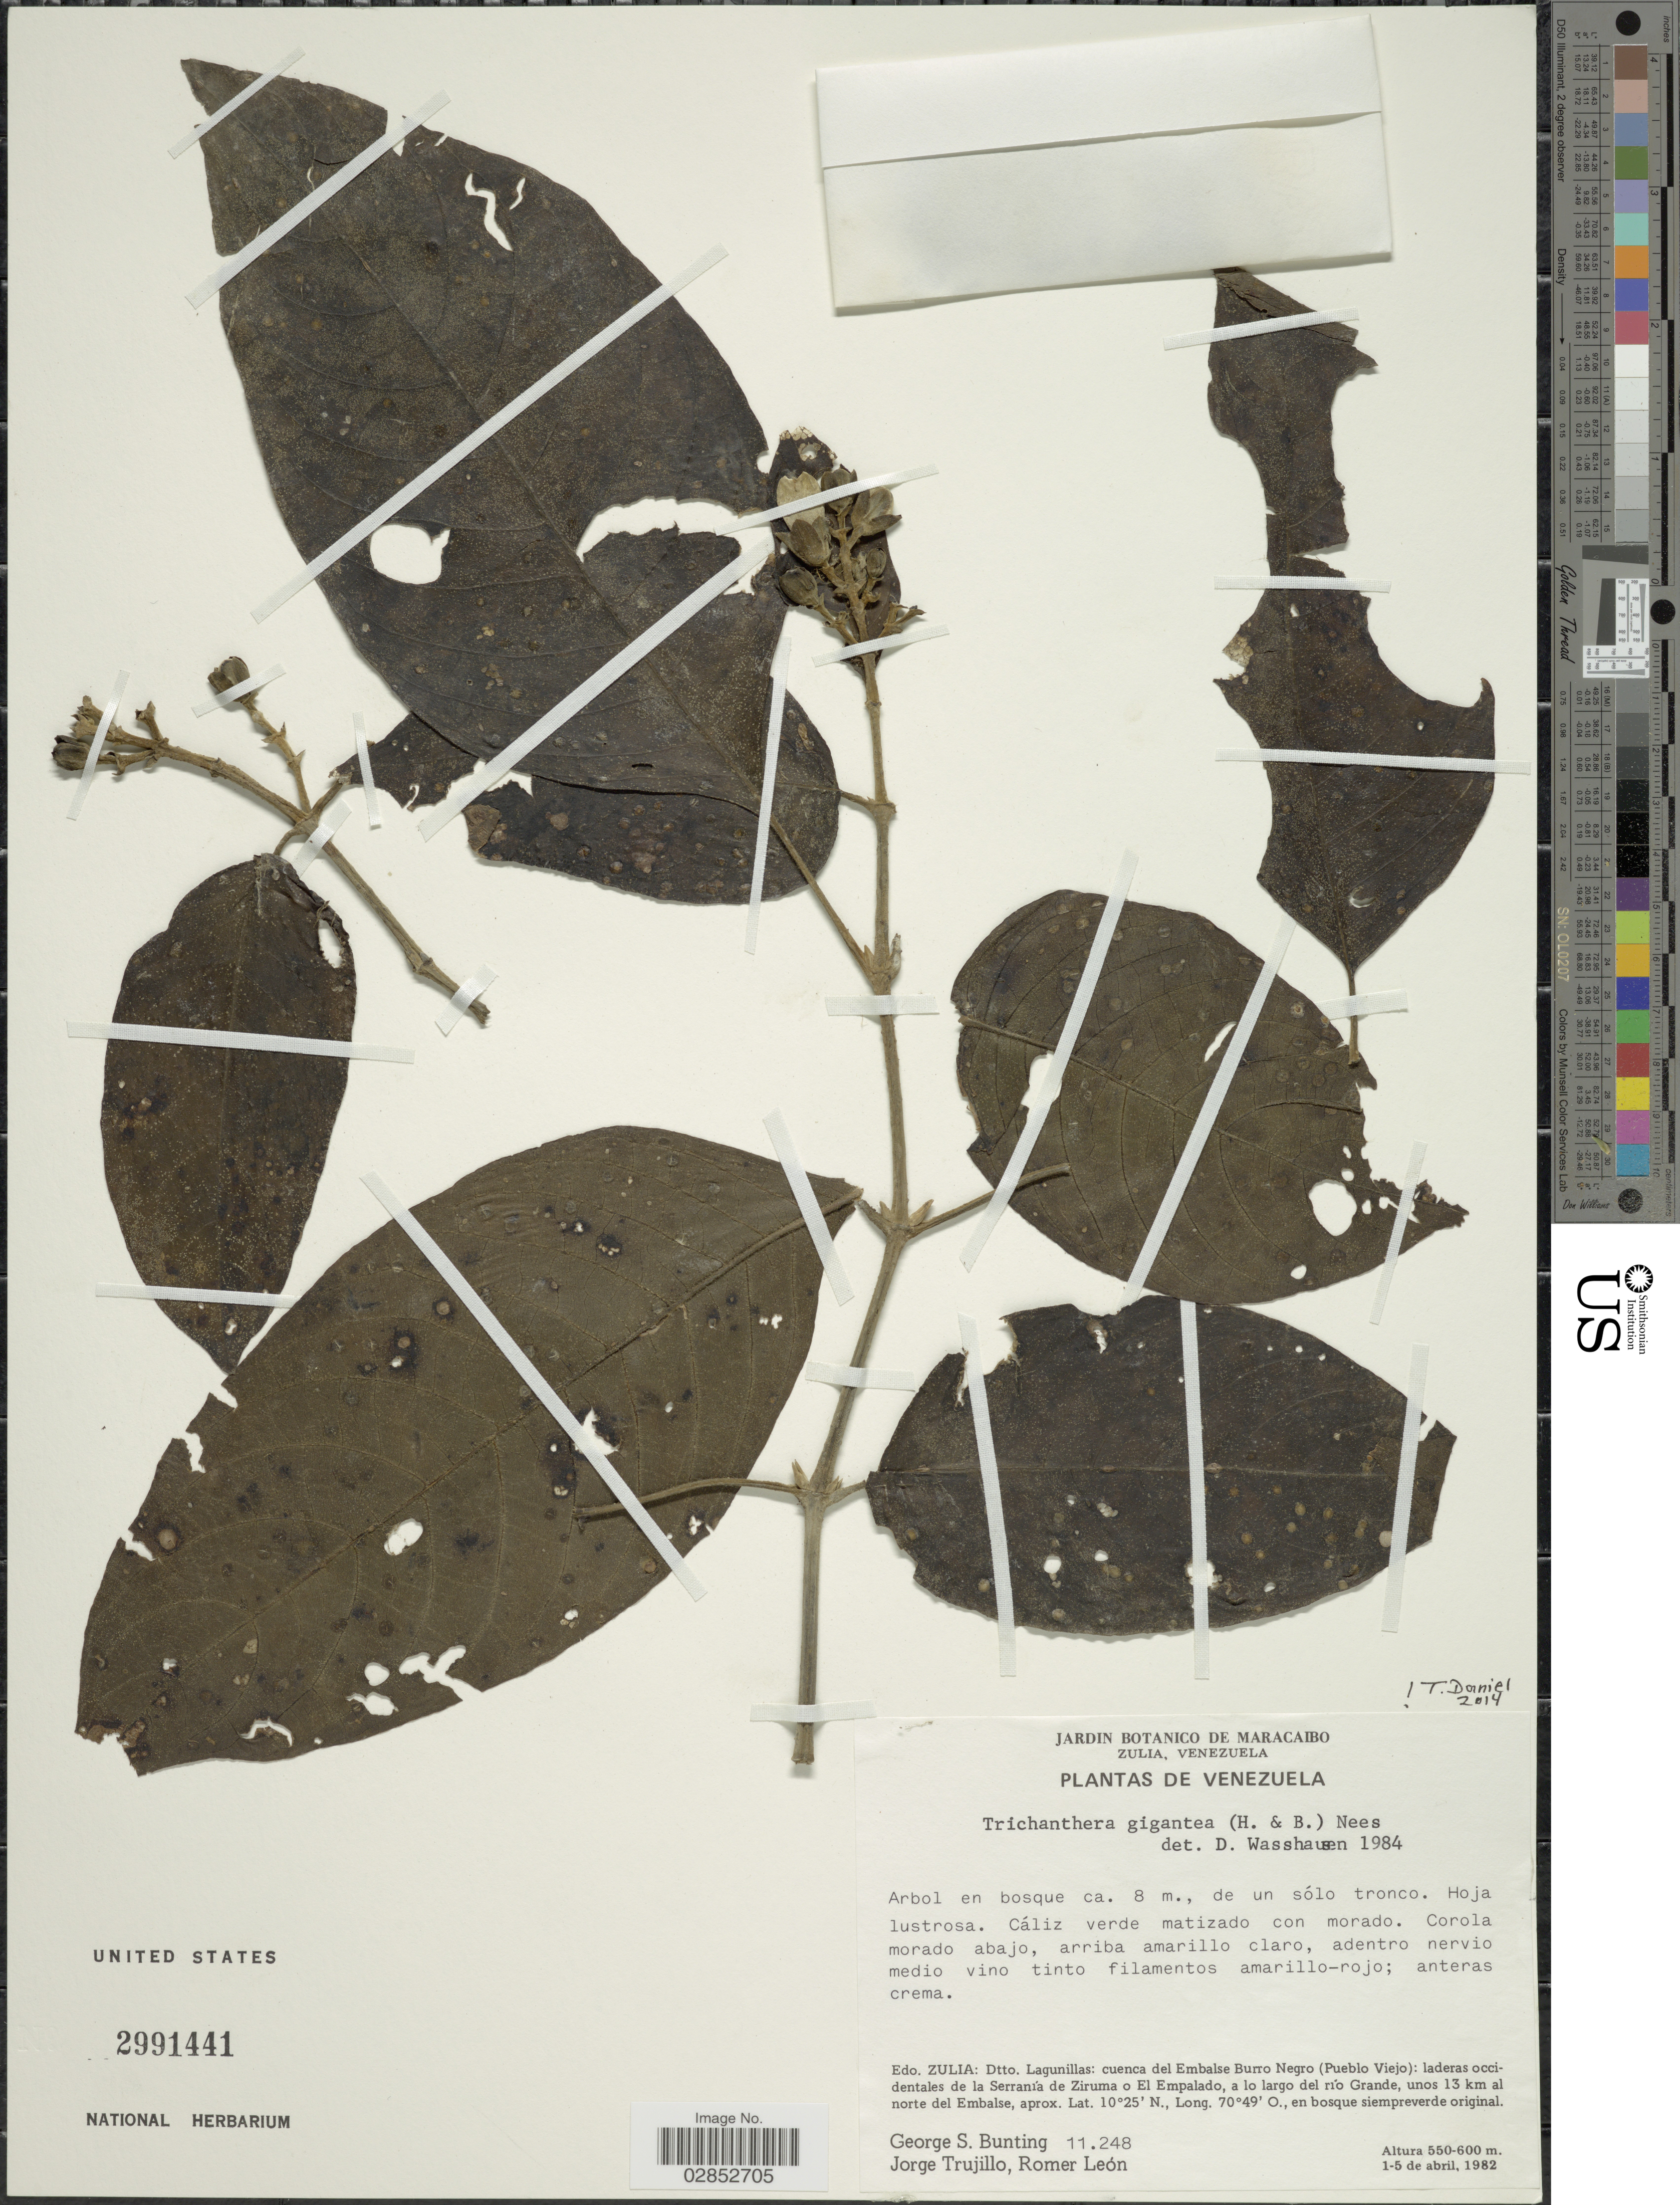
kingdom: Plantae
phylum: Tracheophyta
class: Magnoliopsida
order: Lamiales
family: Acanthaceae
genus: Trichanthera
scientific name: Trichanthera gigantea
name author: (Bonpl.) Nees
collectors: G. S. Bunting, J. Trujillo & R. León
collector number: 11248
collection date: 1982-04-01/1982-04-05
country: Venezuela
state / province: Zulia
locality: Dtto. Lagunillas: cuenca del Embalse Burro Negro (Pueblo Viejo): laderas occidentales de la Serranía de Ziruma o El Empalado, a lo largo del río Grande, unos 13 km al norte del Embalse.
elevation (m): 550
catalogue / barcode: US 2991441